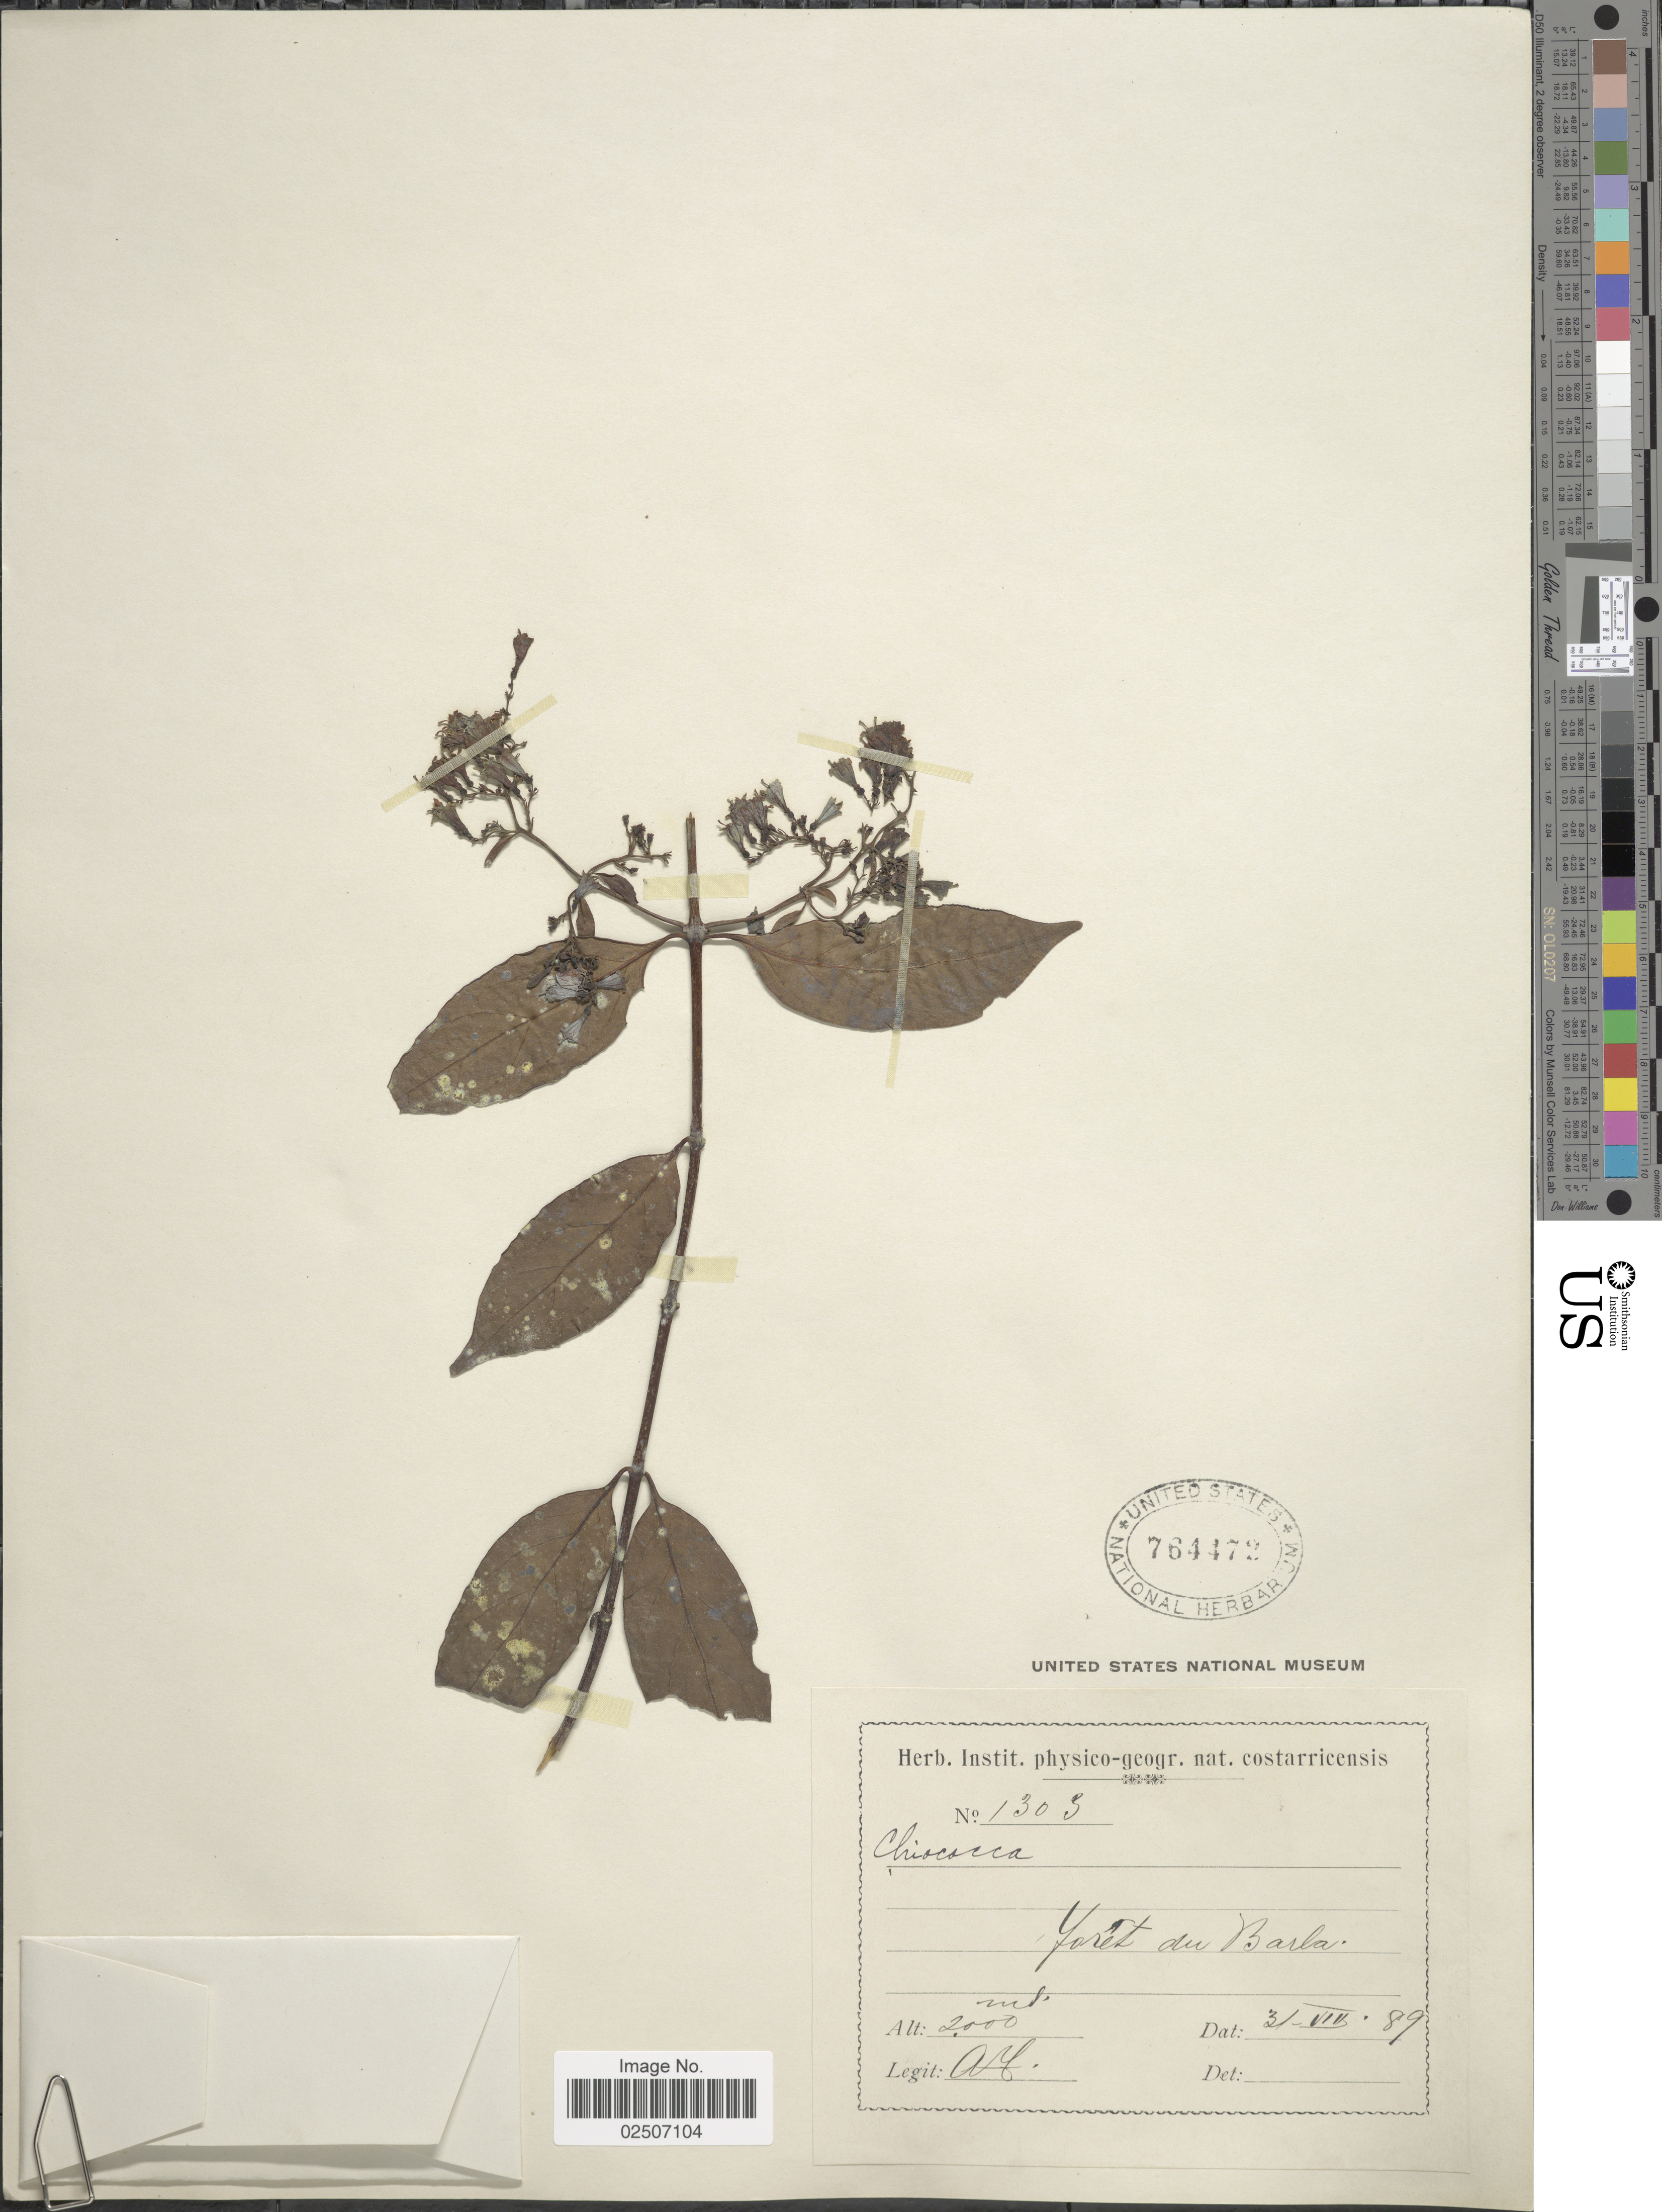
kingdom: Plantae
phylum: Tracheophyta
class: Magnoliopsida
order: Gentianales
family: Rubiaceae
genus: Chiococca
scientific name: Chiococca alba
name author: (L.) Hitchc.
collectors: A. T.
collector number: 1303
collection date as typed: Transcribed d/m/y: 31/8/89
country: Costa Rica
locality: Forêt du Barba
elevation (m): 2000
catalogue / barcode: US 764472